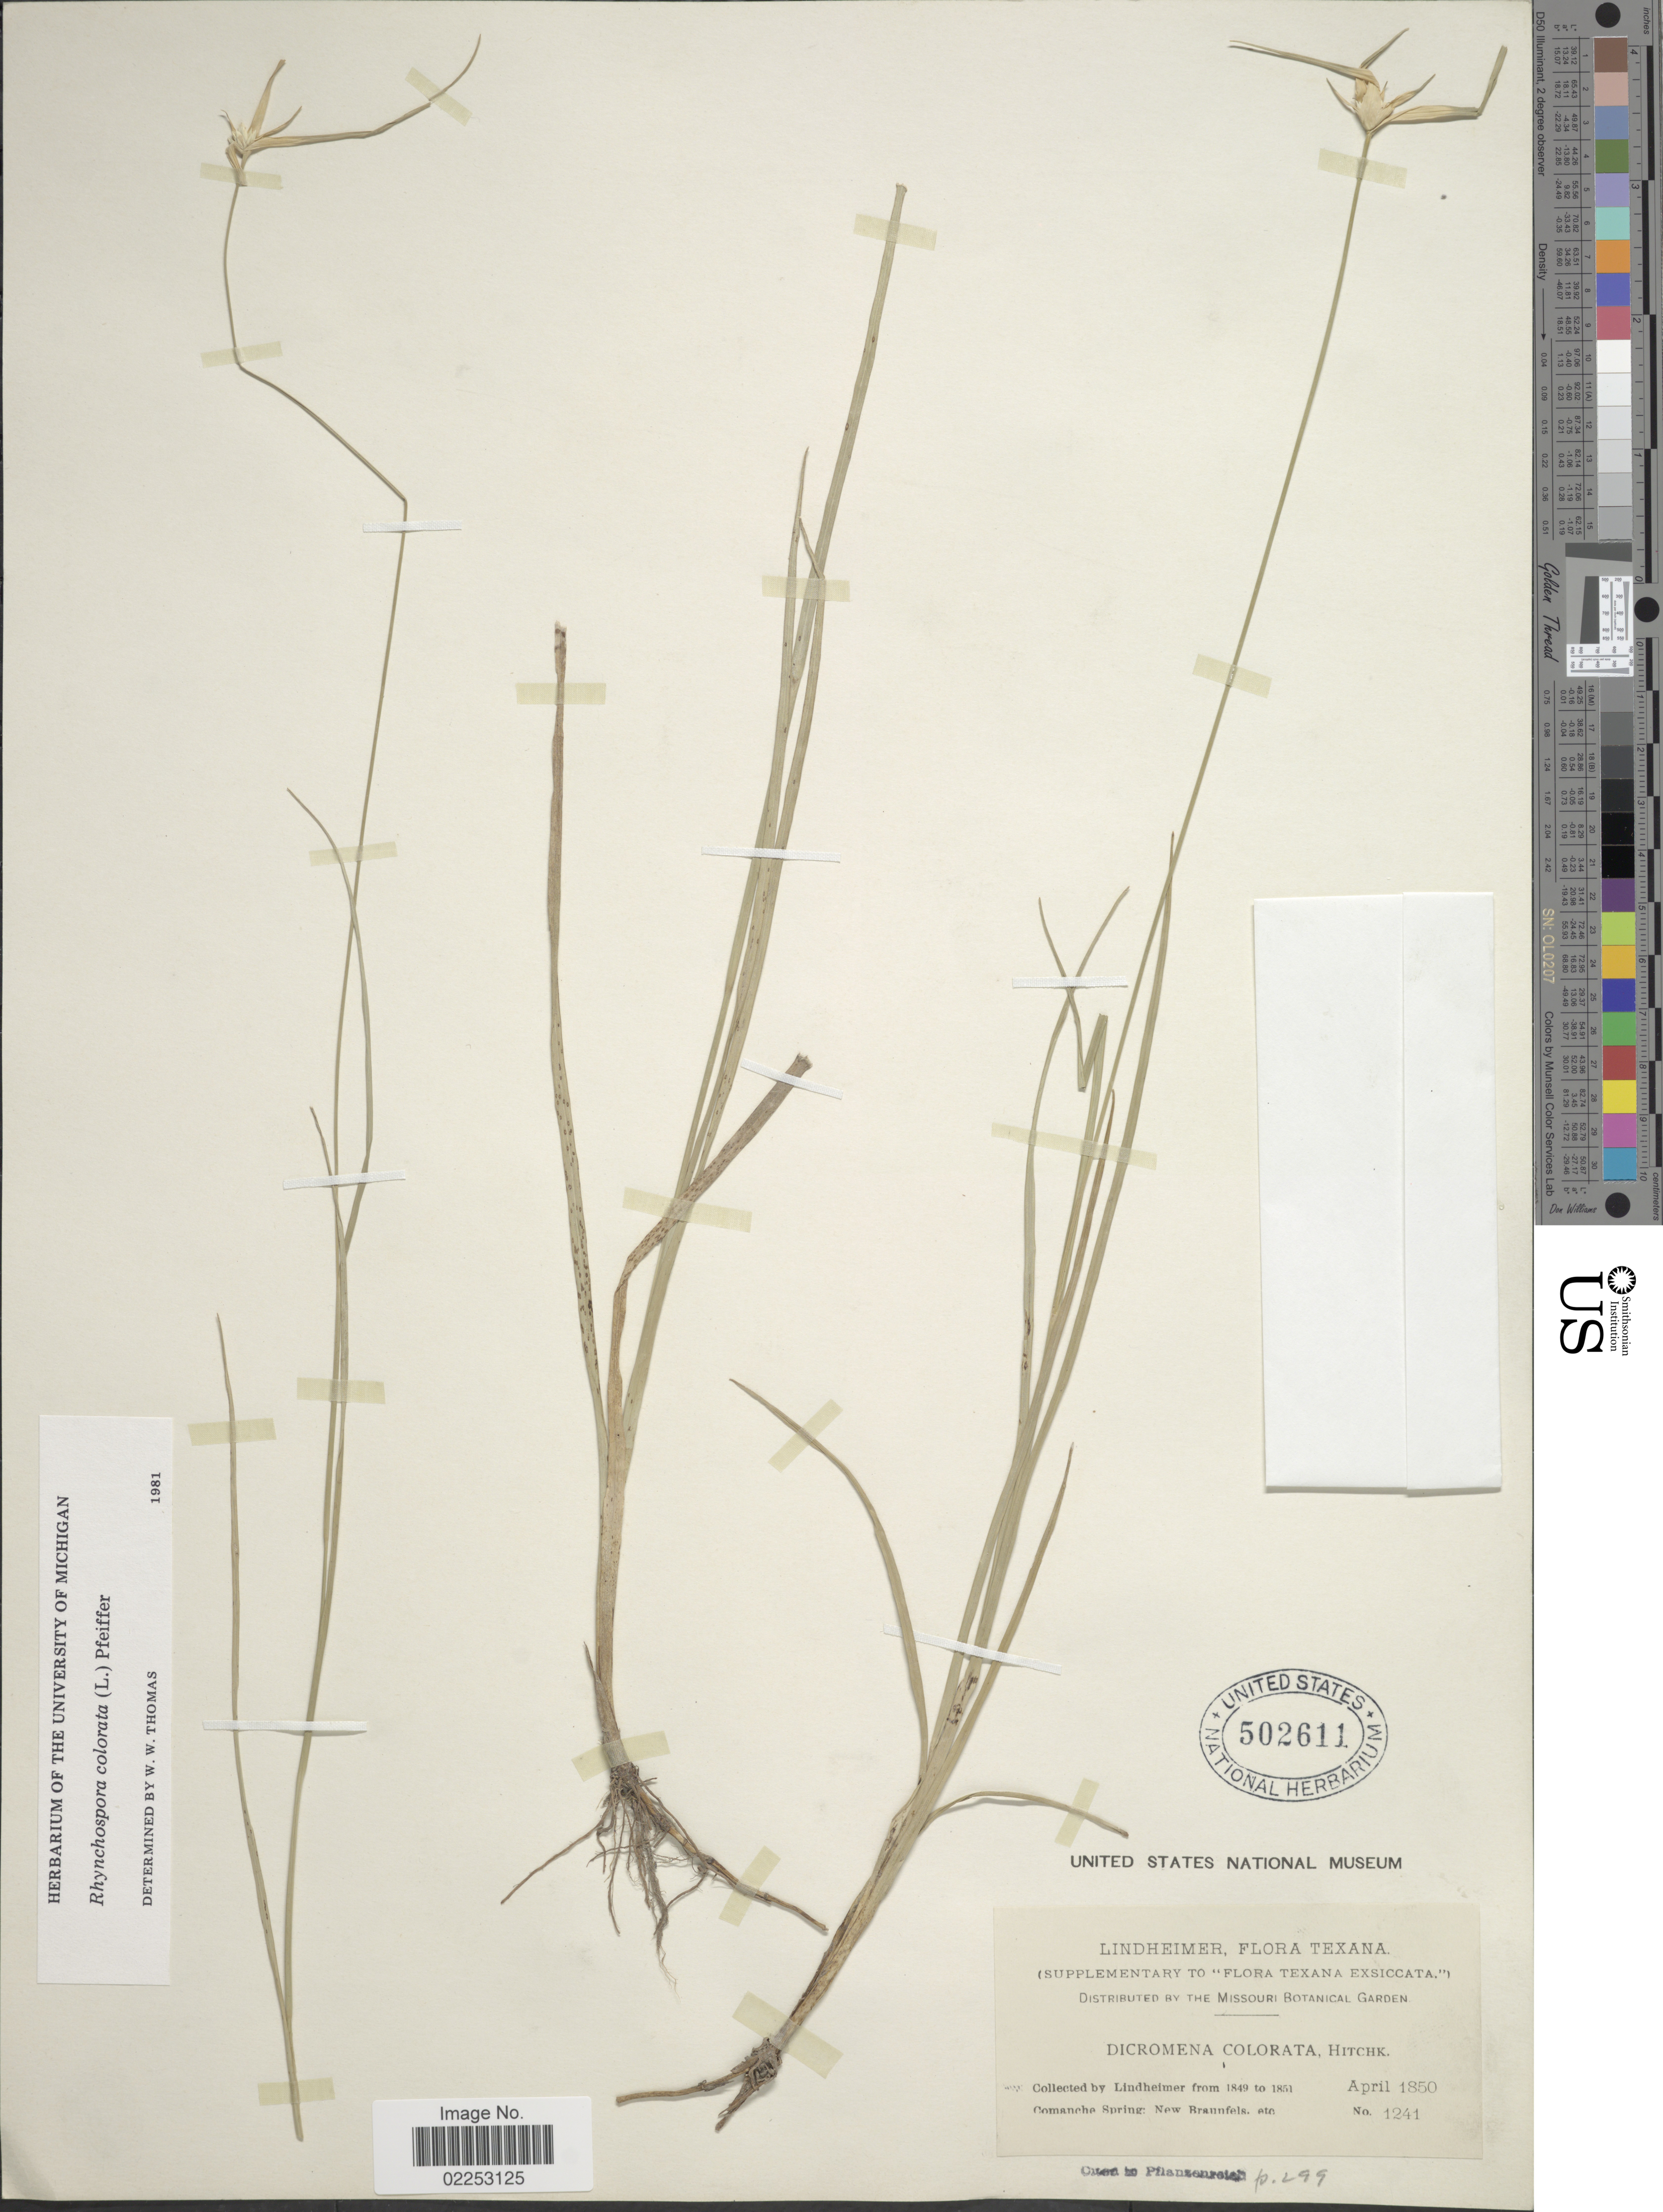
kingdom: Plantae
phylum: Tracheophyta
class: Liliopsida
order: Poales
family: Cyperaceae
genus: Rhynchospora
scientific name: Rhynchospora colorata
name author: (L.) H. Pfeiff.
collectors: -. Lindheimer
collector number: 1241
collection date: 1850-04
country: United States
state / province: Texas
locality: Comanche Spring: New Braunfels. etc.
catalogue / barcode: US 502611